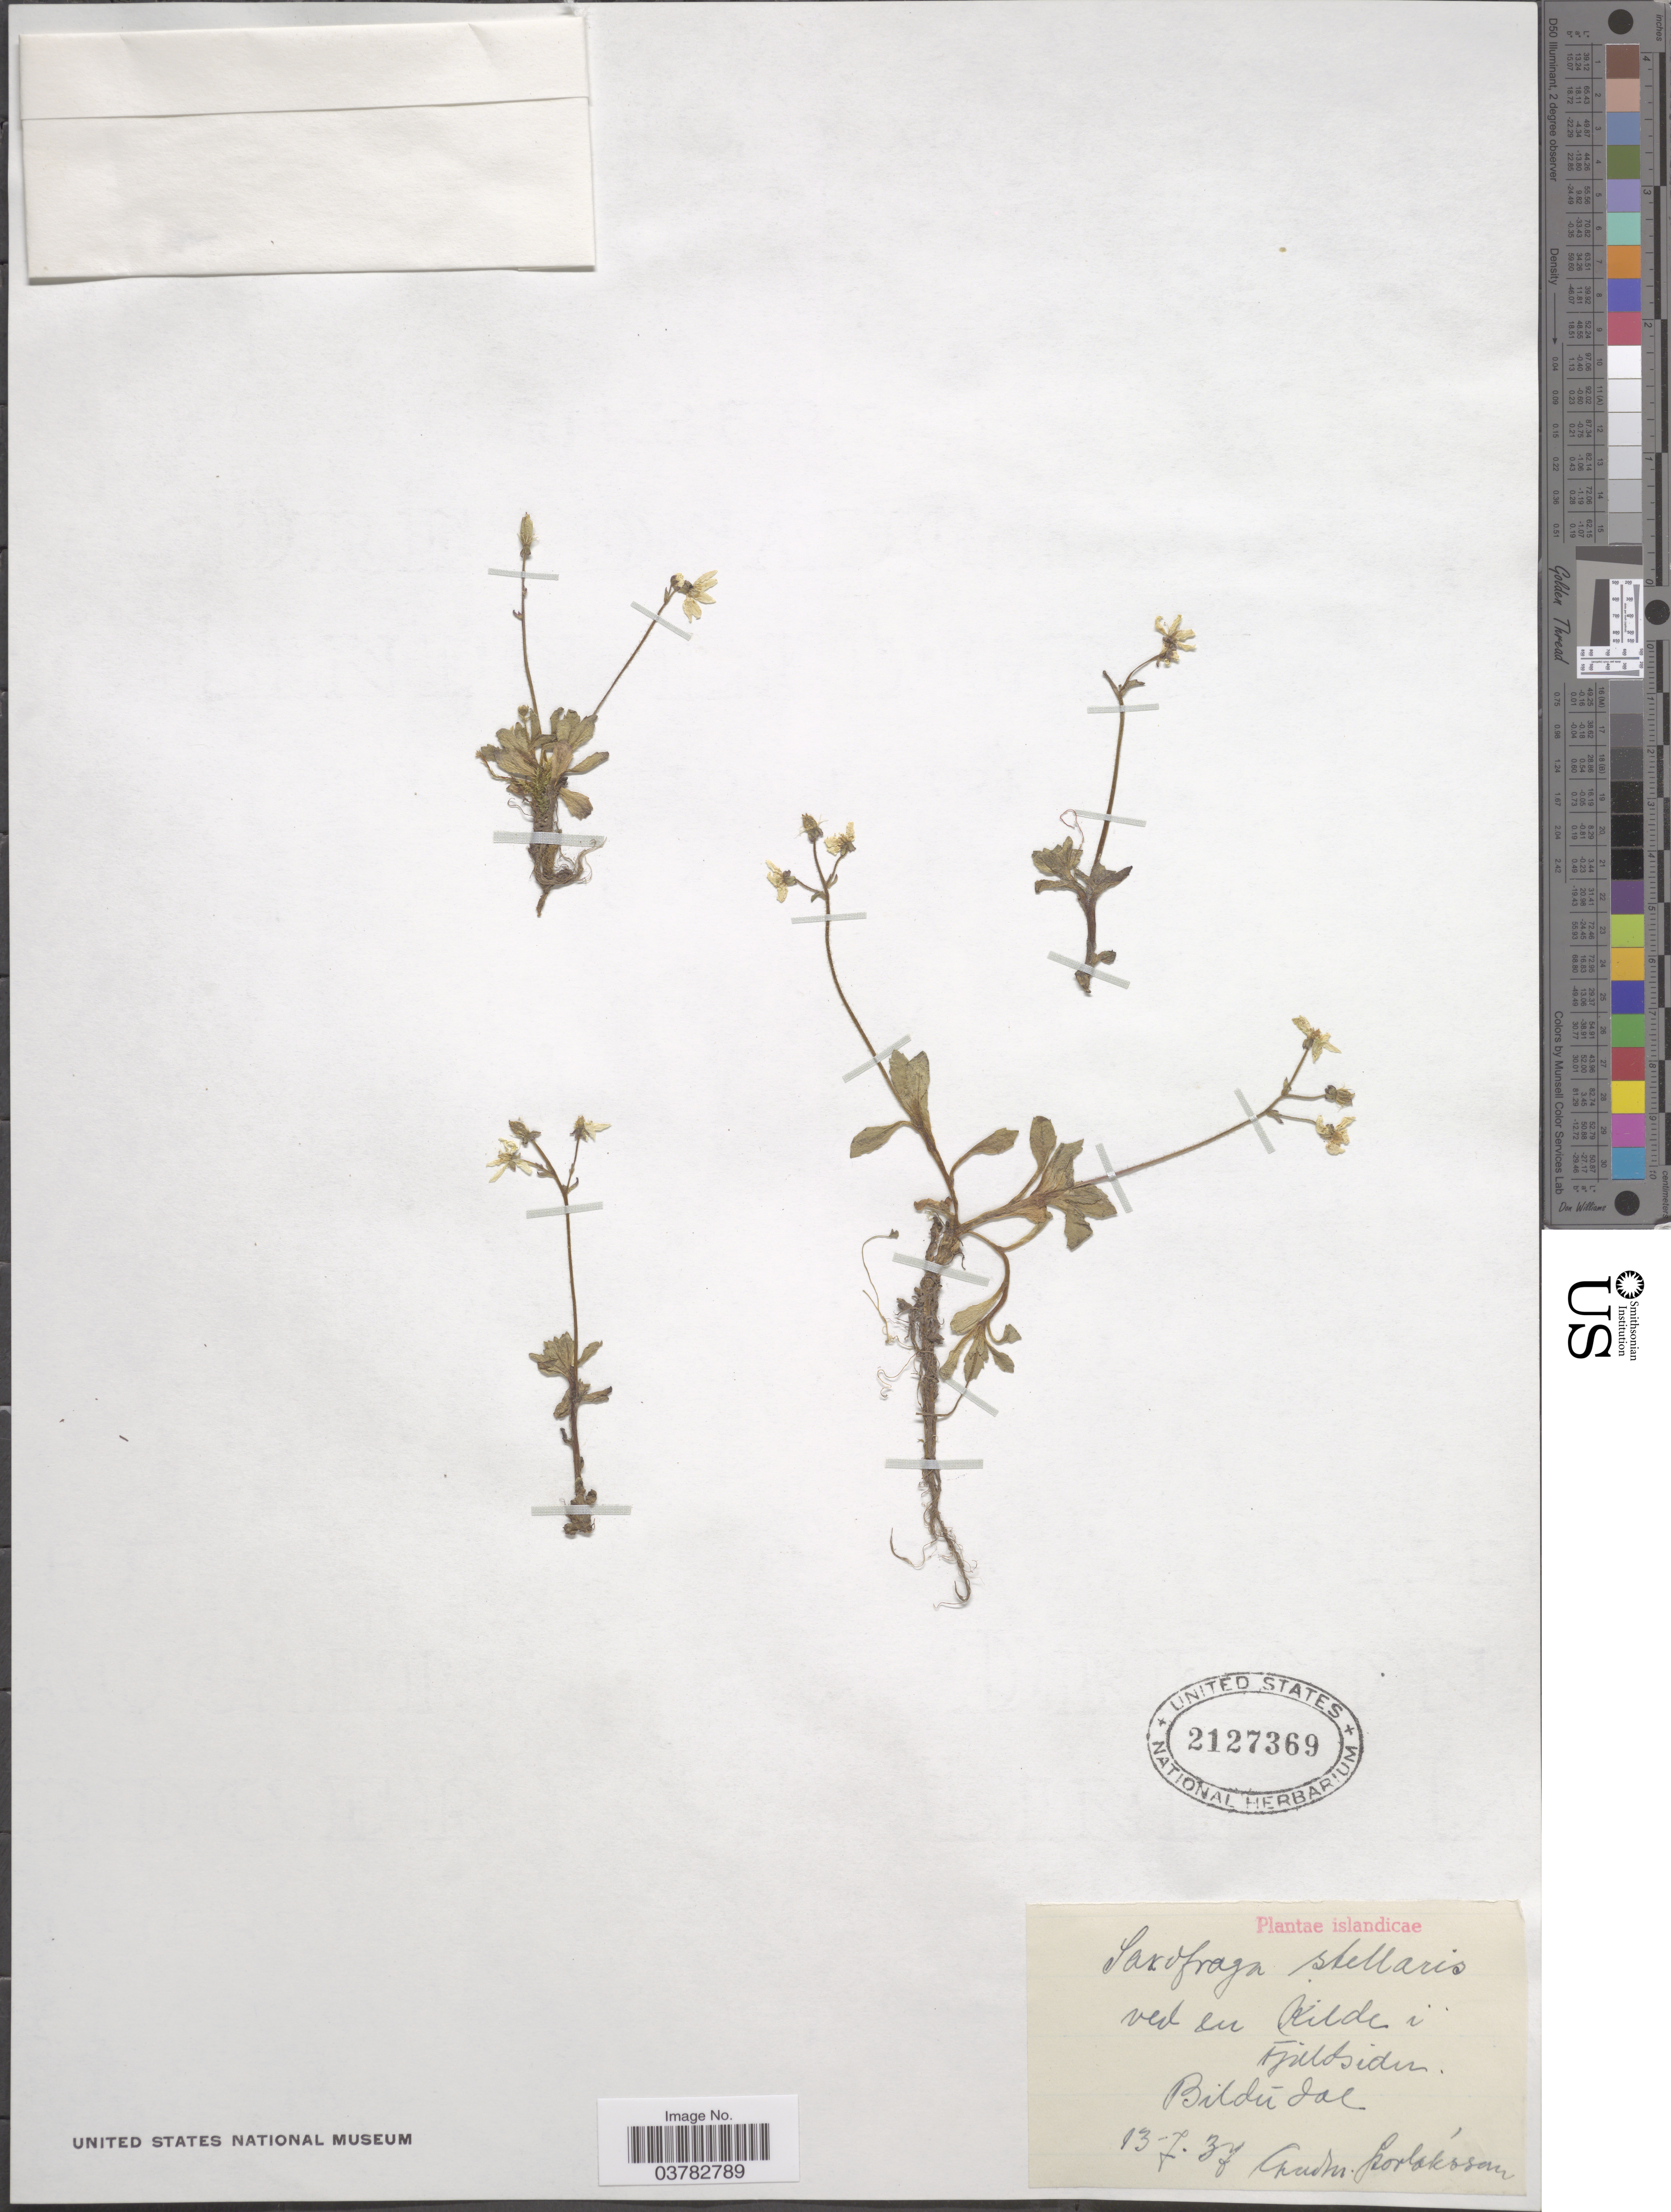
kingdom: Plantae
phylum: Tracheophyta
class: Magnoliopsida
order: Saxifragales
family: Saxifragaceae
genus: Micranthes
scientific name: Micranthes stellaris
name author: (L.) Galasso et al.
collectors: G. Thorlaksson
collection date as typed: Transcribed d/m/y: 13/7/37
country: Iceland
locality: Islandicae. Ved en Kilde i Fjellsider. Bildudal.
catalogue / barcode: US 2127369